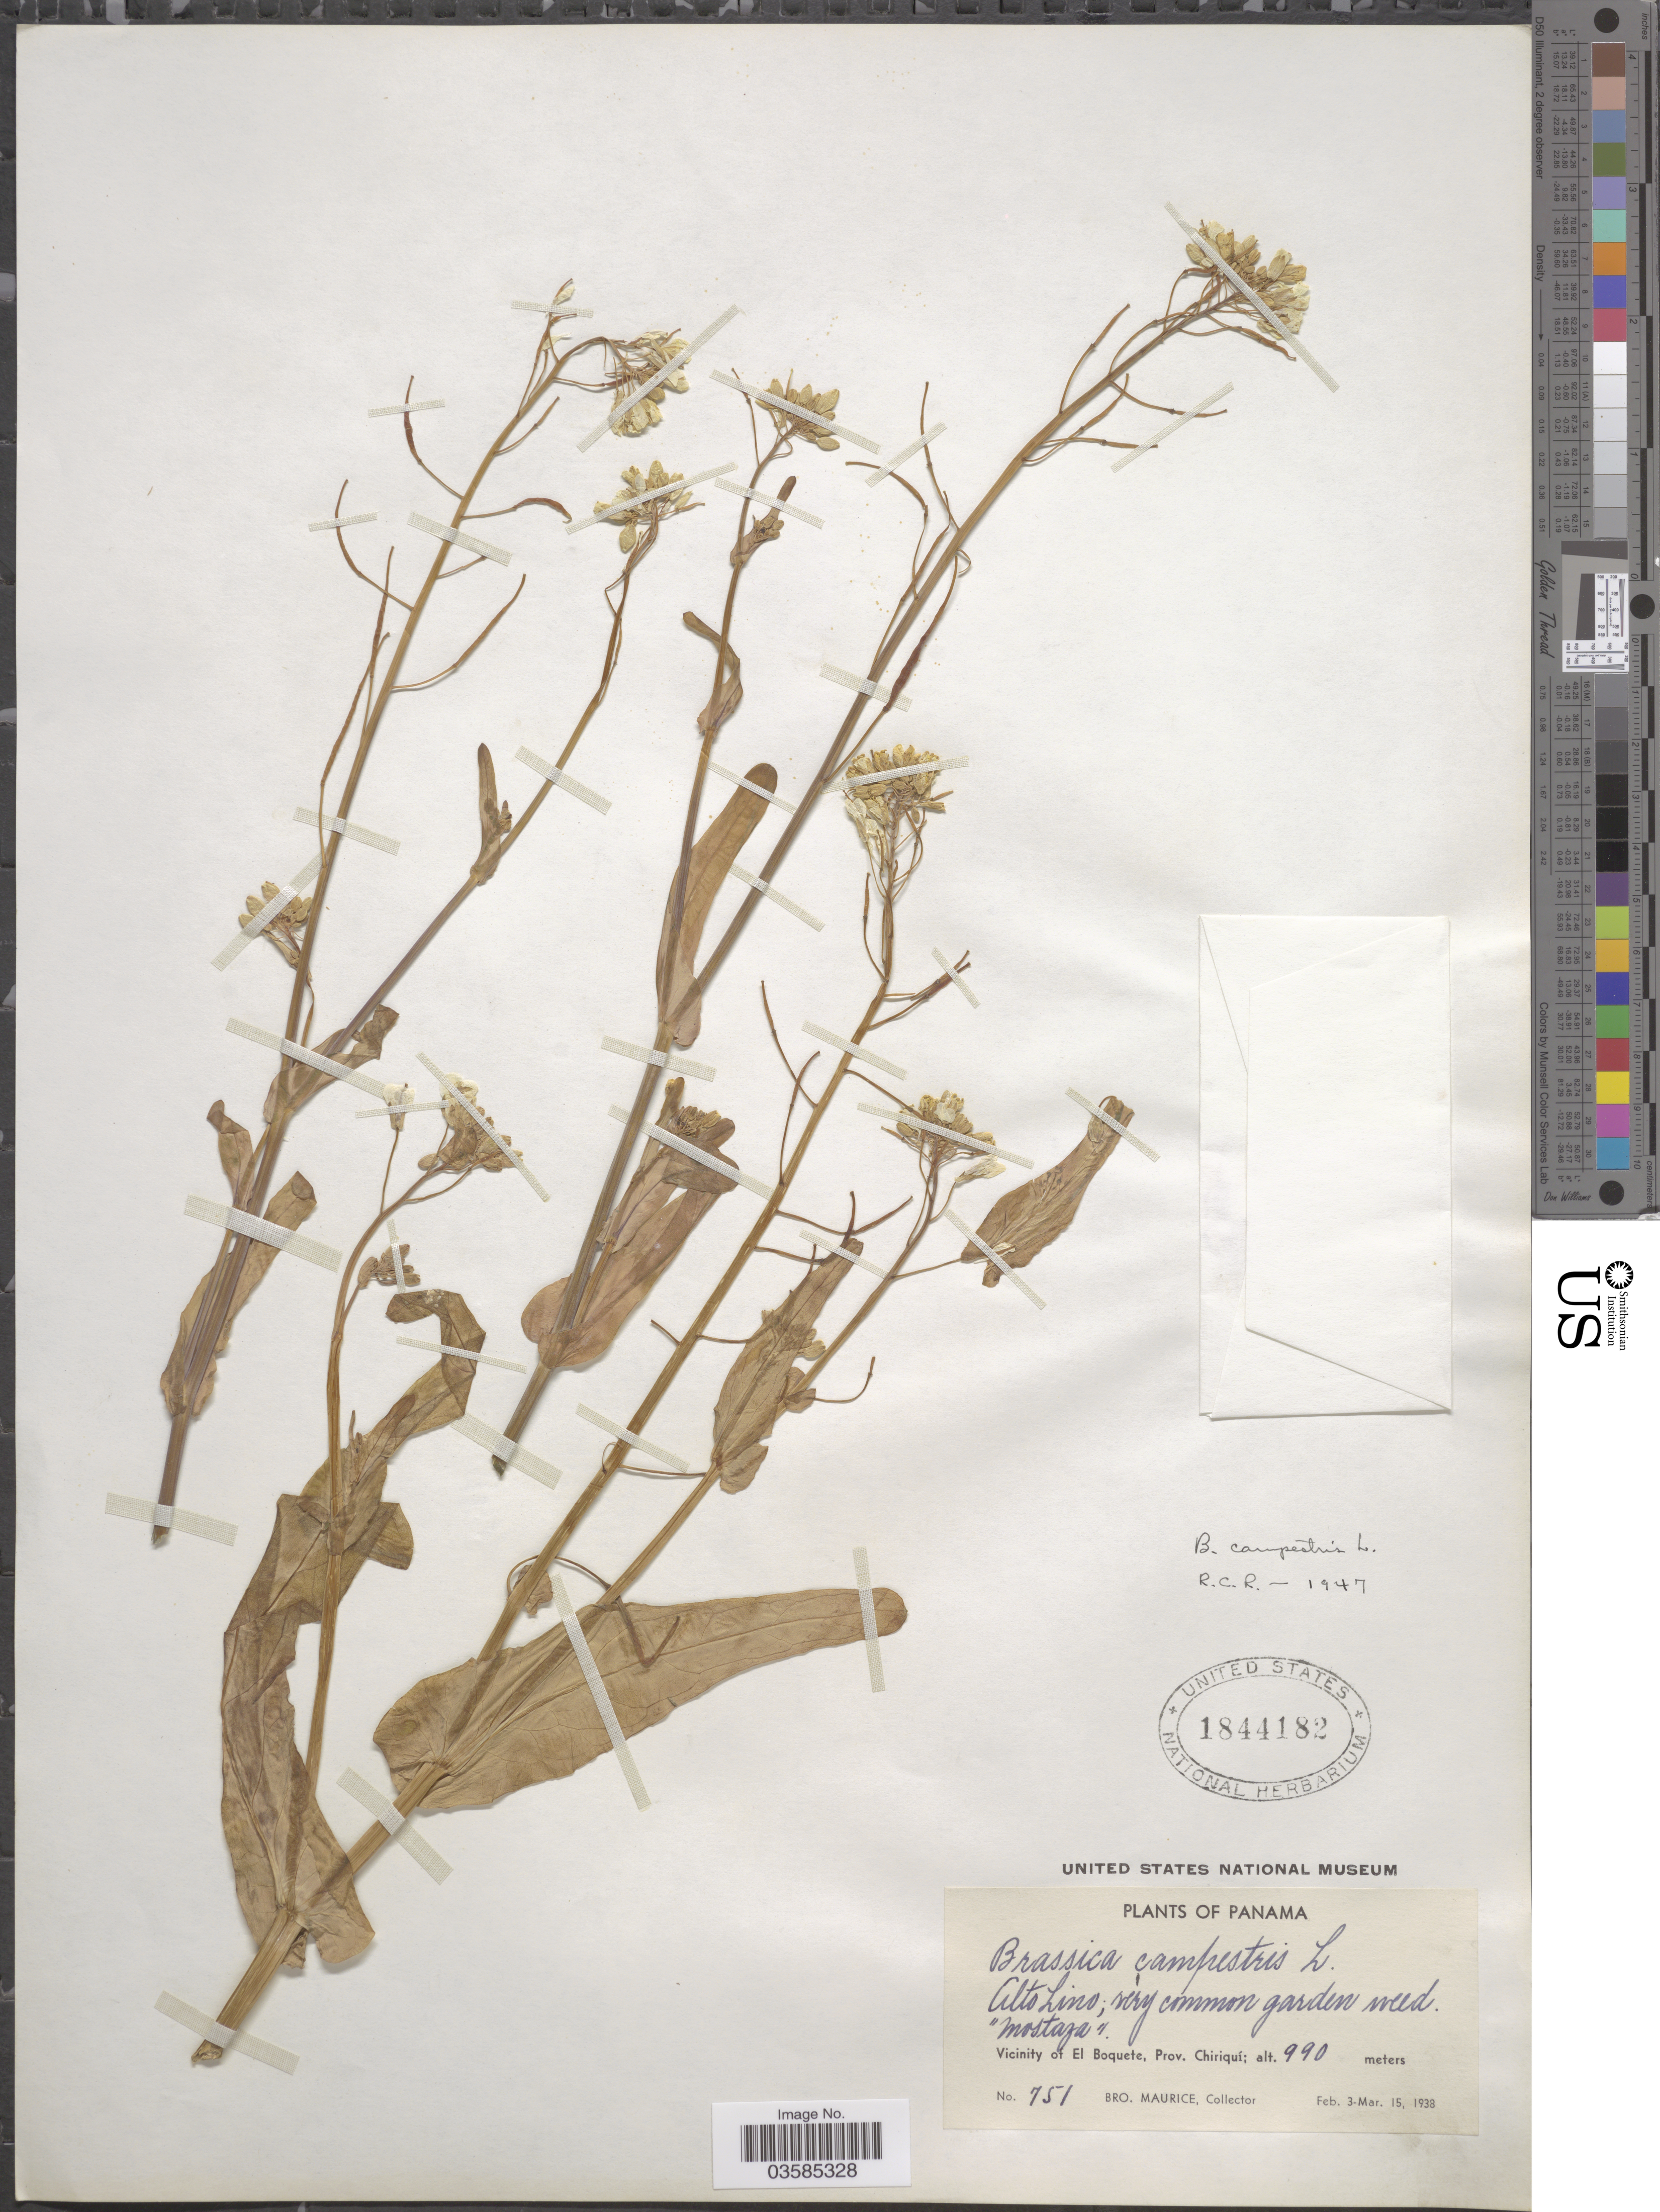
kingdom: Plantae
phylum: Tracheophyta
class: Magnoliopsida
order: Brassicales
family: Brassicaceae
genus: Brassica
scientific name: Brassica campestris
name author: L.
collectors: B. Maurice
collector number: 751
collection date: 1938-02-03/1938-03-15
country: Panama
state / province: Chiriqui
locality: Alto Lino. Vicinity of El Boquete, Prov. Chiriquí.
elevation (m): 990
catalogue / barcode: US 1844182